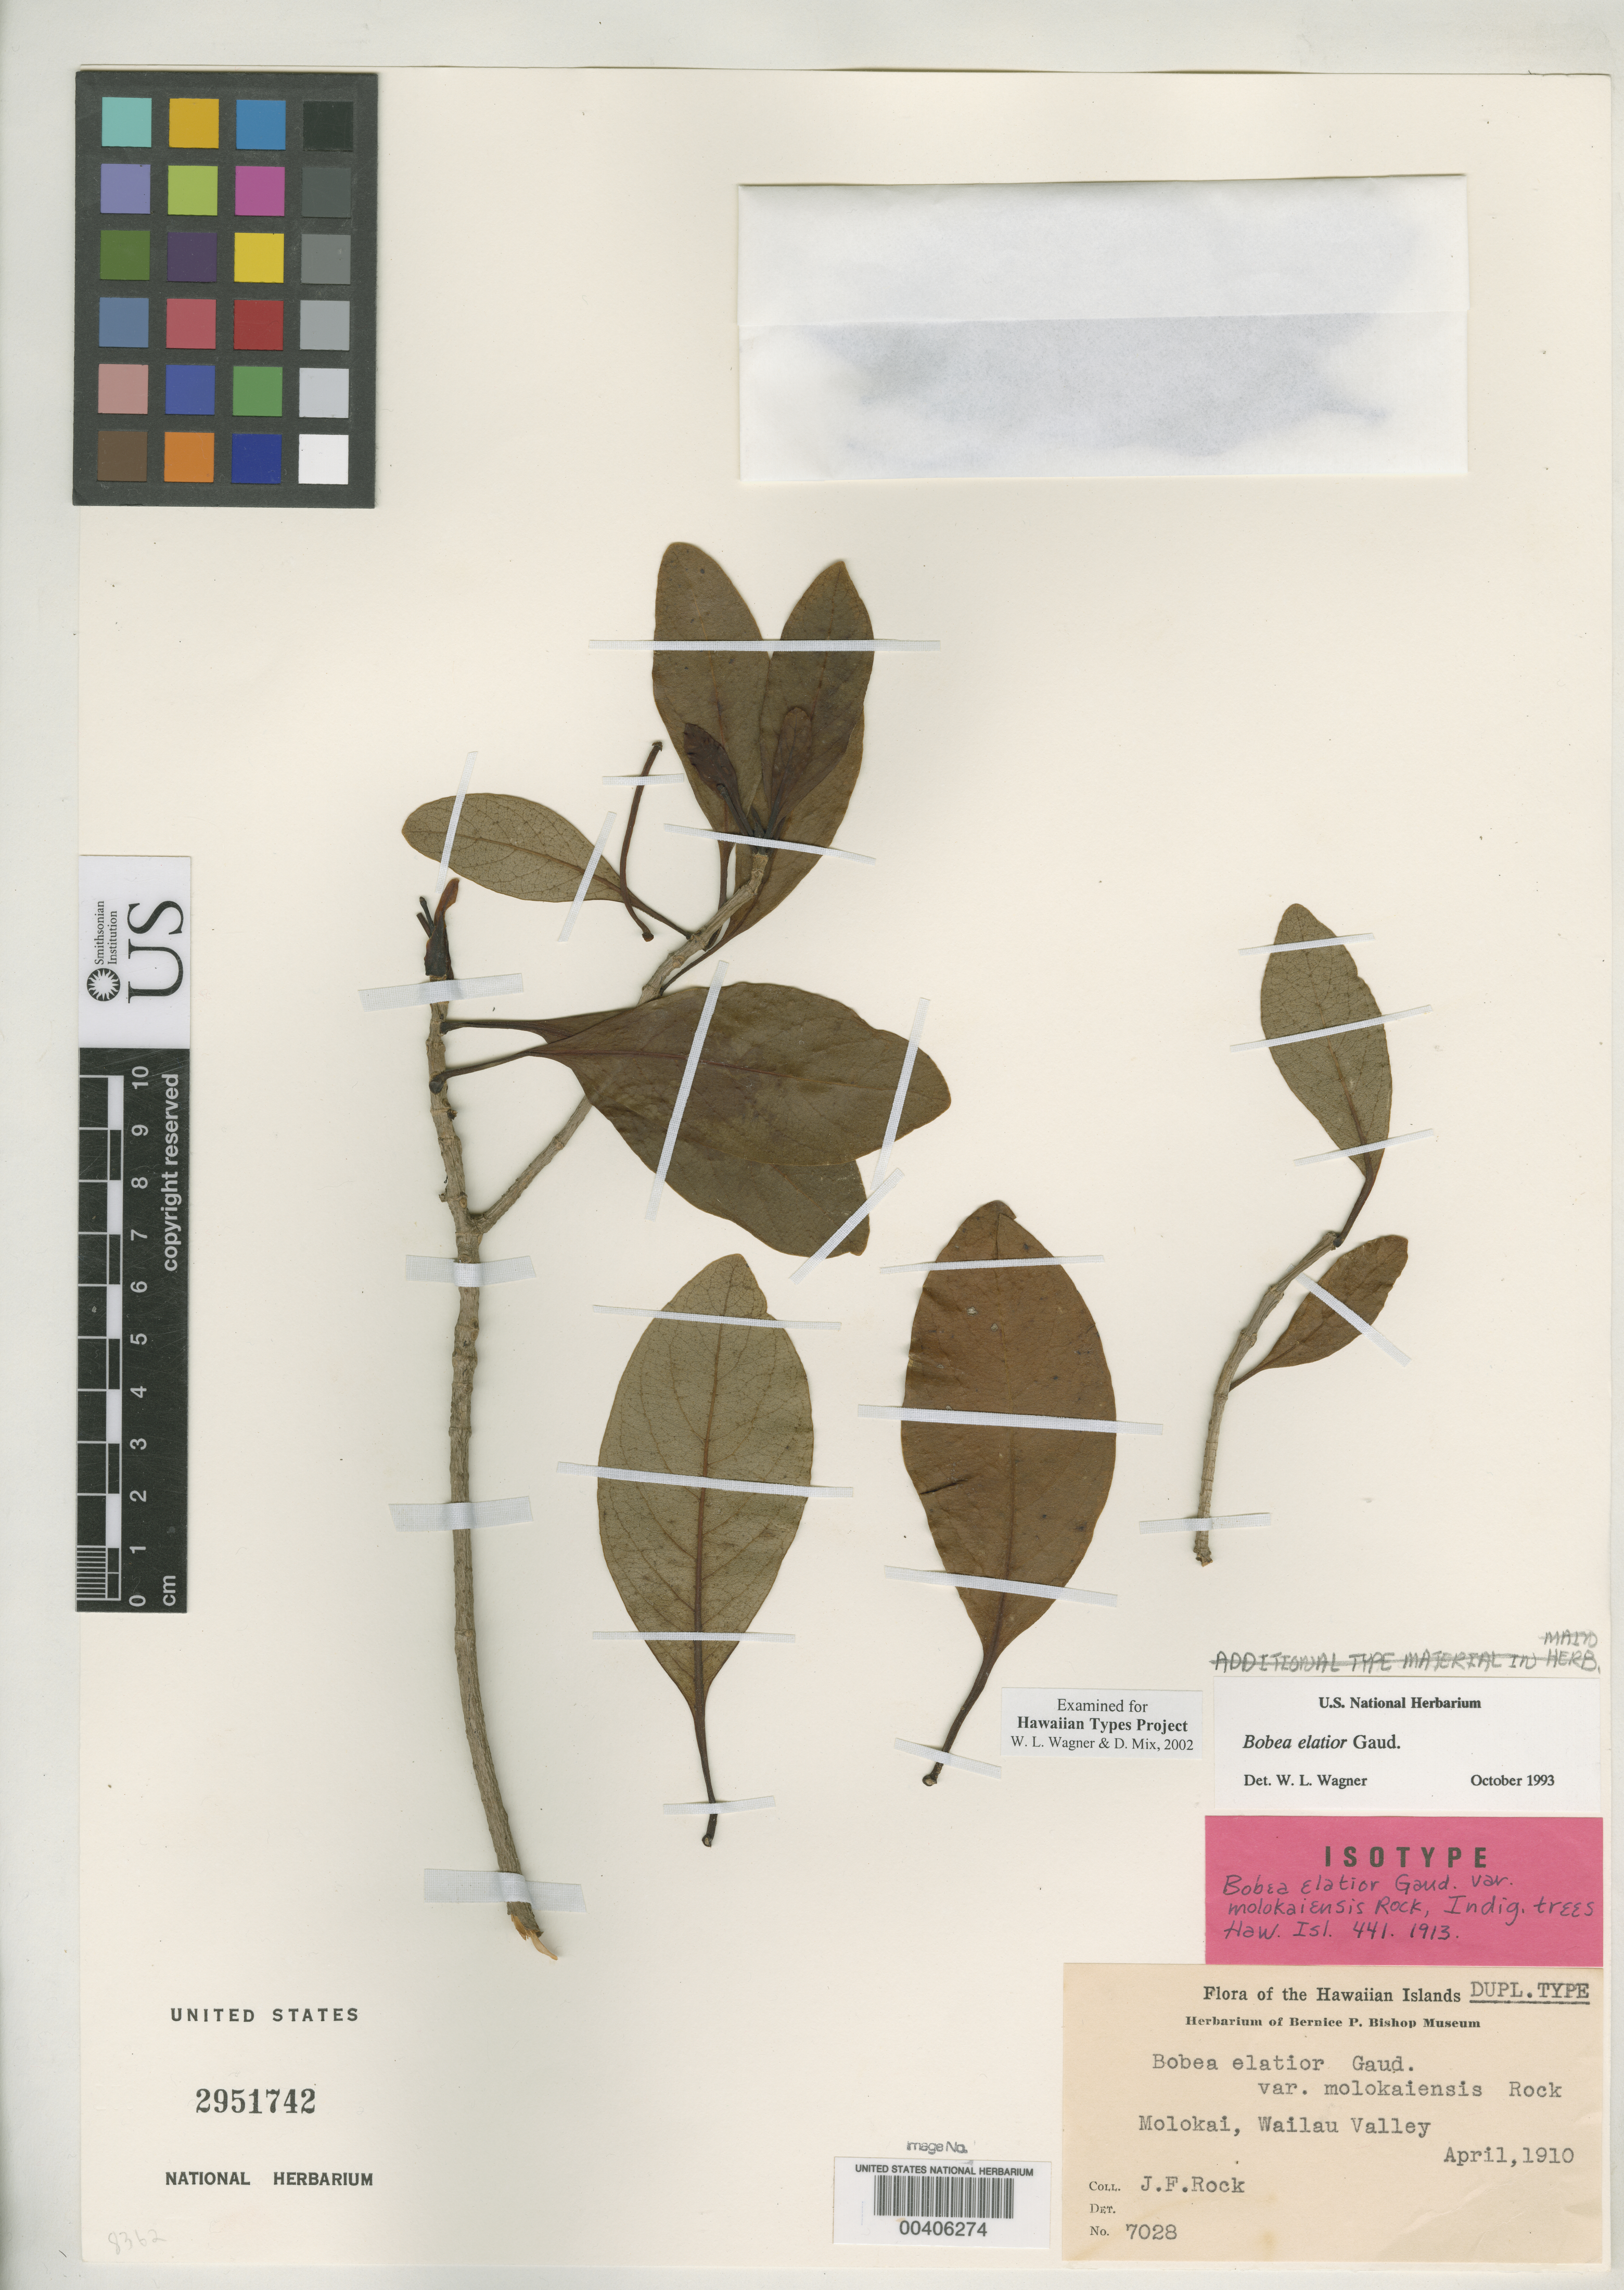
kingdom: Plantae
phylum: Tracheophyta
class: Magnoliopsida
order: Gentianales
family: Rubiaceae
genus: Bobea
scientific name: Bobea elatior var. molokaiensis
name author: Rock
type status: Isotype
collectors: J. F. Rock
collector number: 7028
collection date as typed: Apr 1910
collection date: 1910-04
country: United States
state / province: Hawaii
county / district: Maui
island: Moloka'i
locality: Molokai, Wailau Valley.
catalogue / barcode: US 2951742